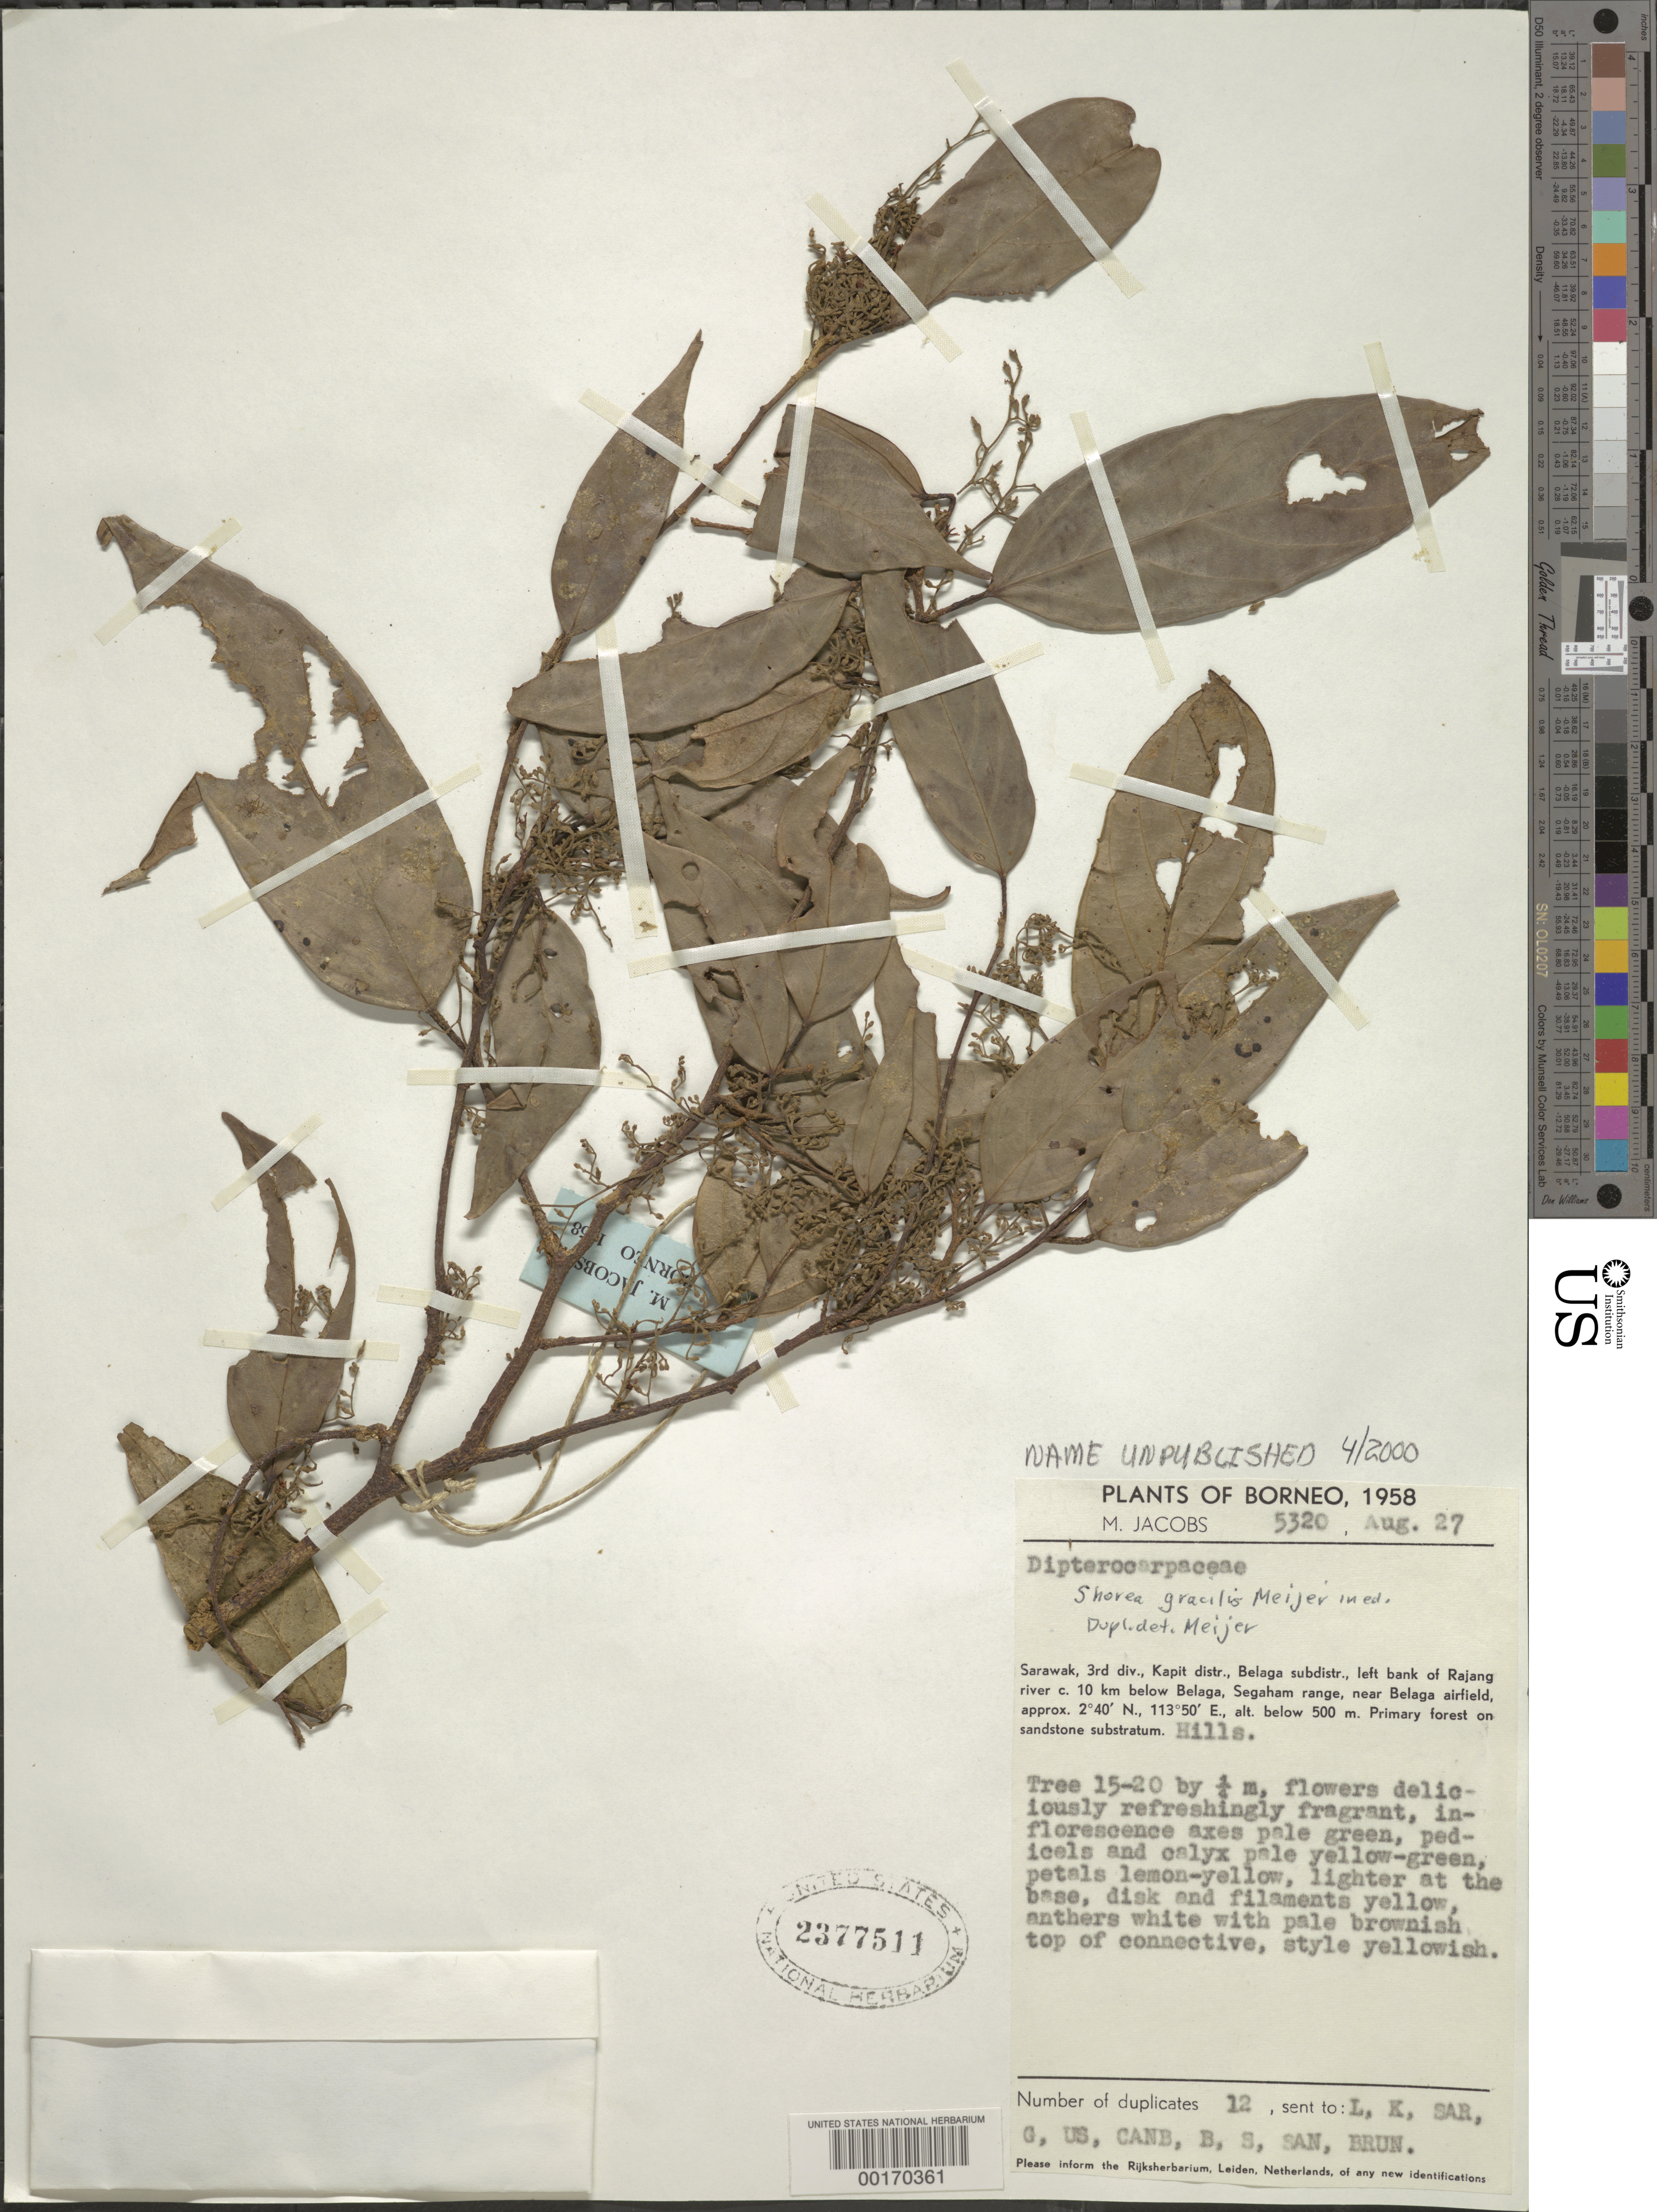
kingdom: Plantae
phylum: Tracheophyta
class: Magnoliopsida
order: Malvales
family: Dipterocarpaceae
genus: Richetia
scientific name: Richetia angustifolia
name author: (P.S. Ashton) P.S. Ashton & J. Heck.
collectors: M. R. Jacobs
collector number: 5320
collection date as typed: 27 Aug 1958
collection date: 1958-08-27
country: Malaysia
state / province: Sarawak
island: Borneo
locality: Kapit dist., belaga subdist., left bank of rajang river, ca. 10 km below belaga, segaham range, near belaga airfield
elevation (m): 1400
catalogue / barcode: US 2377511